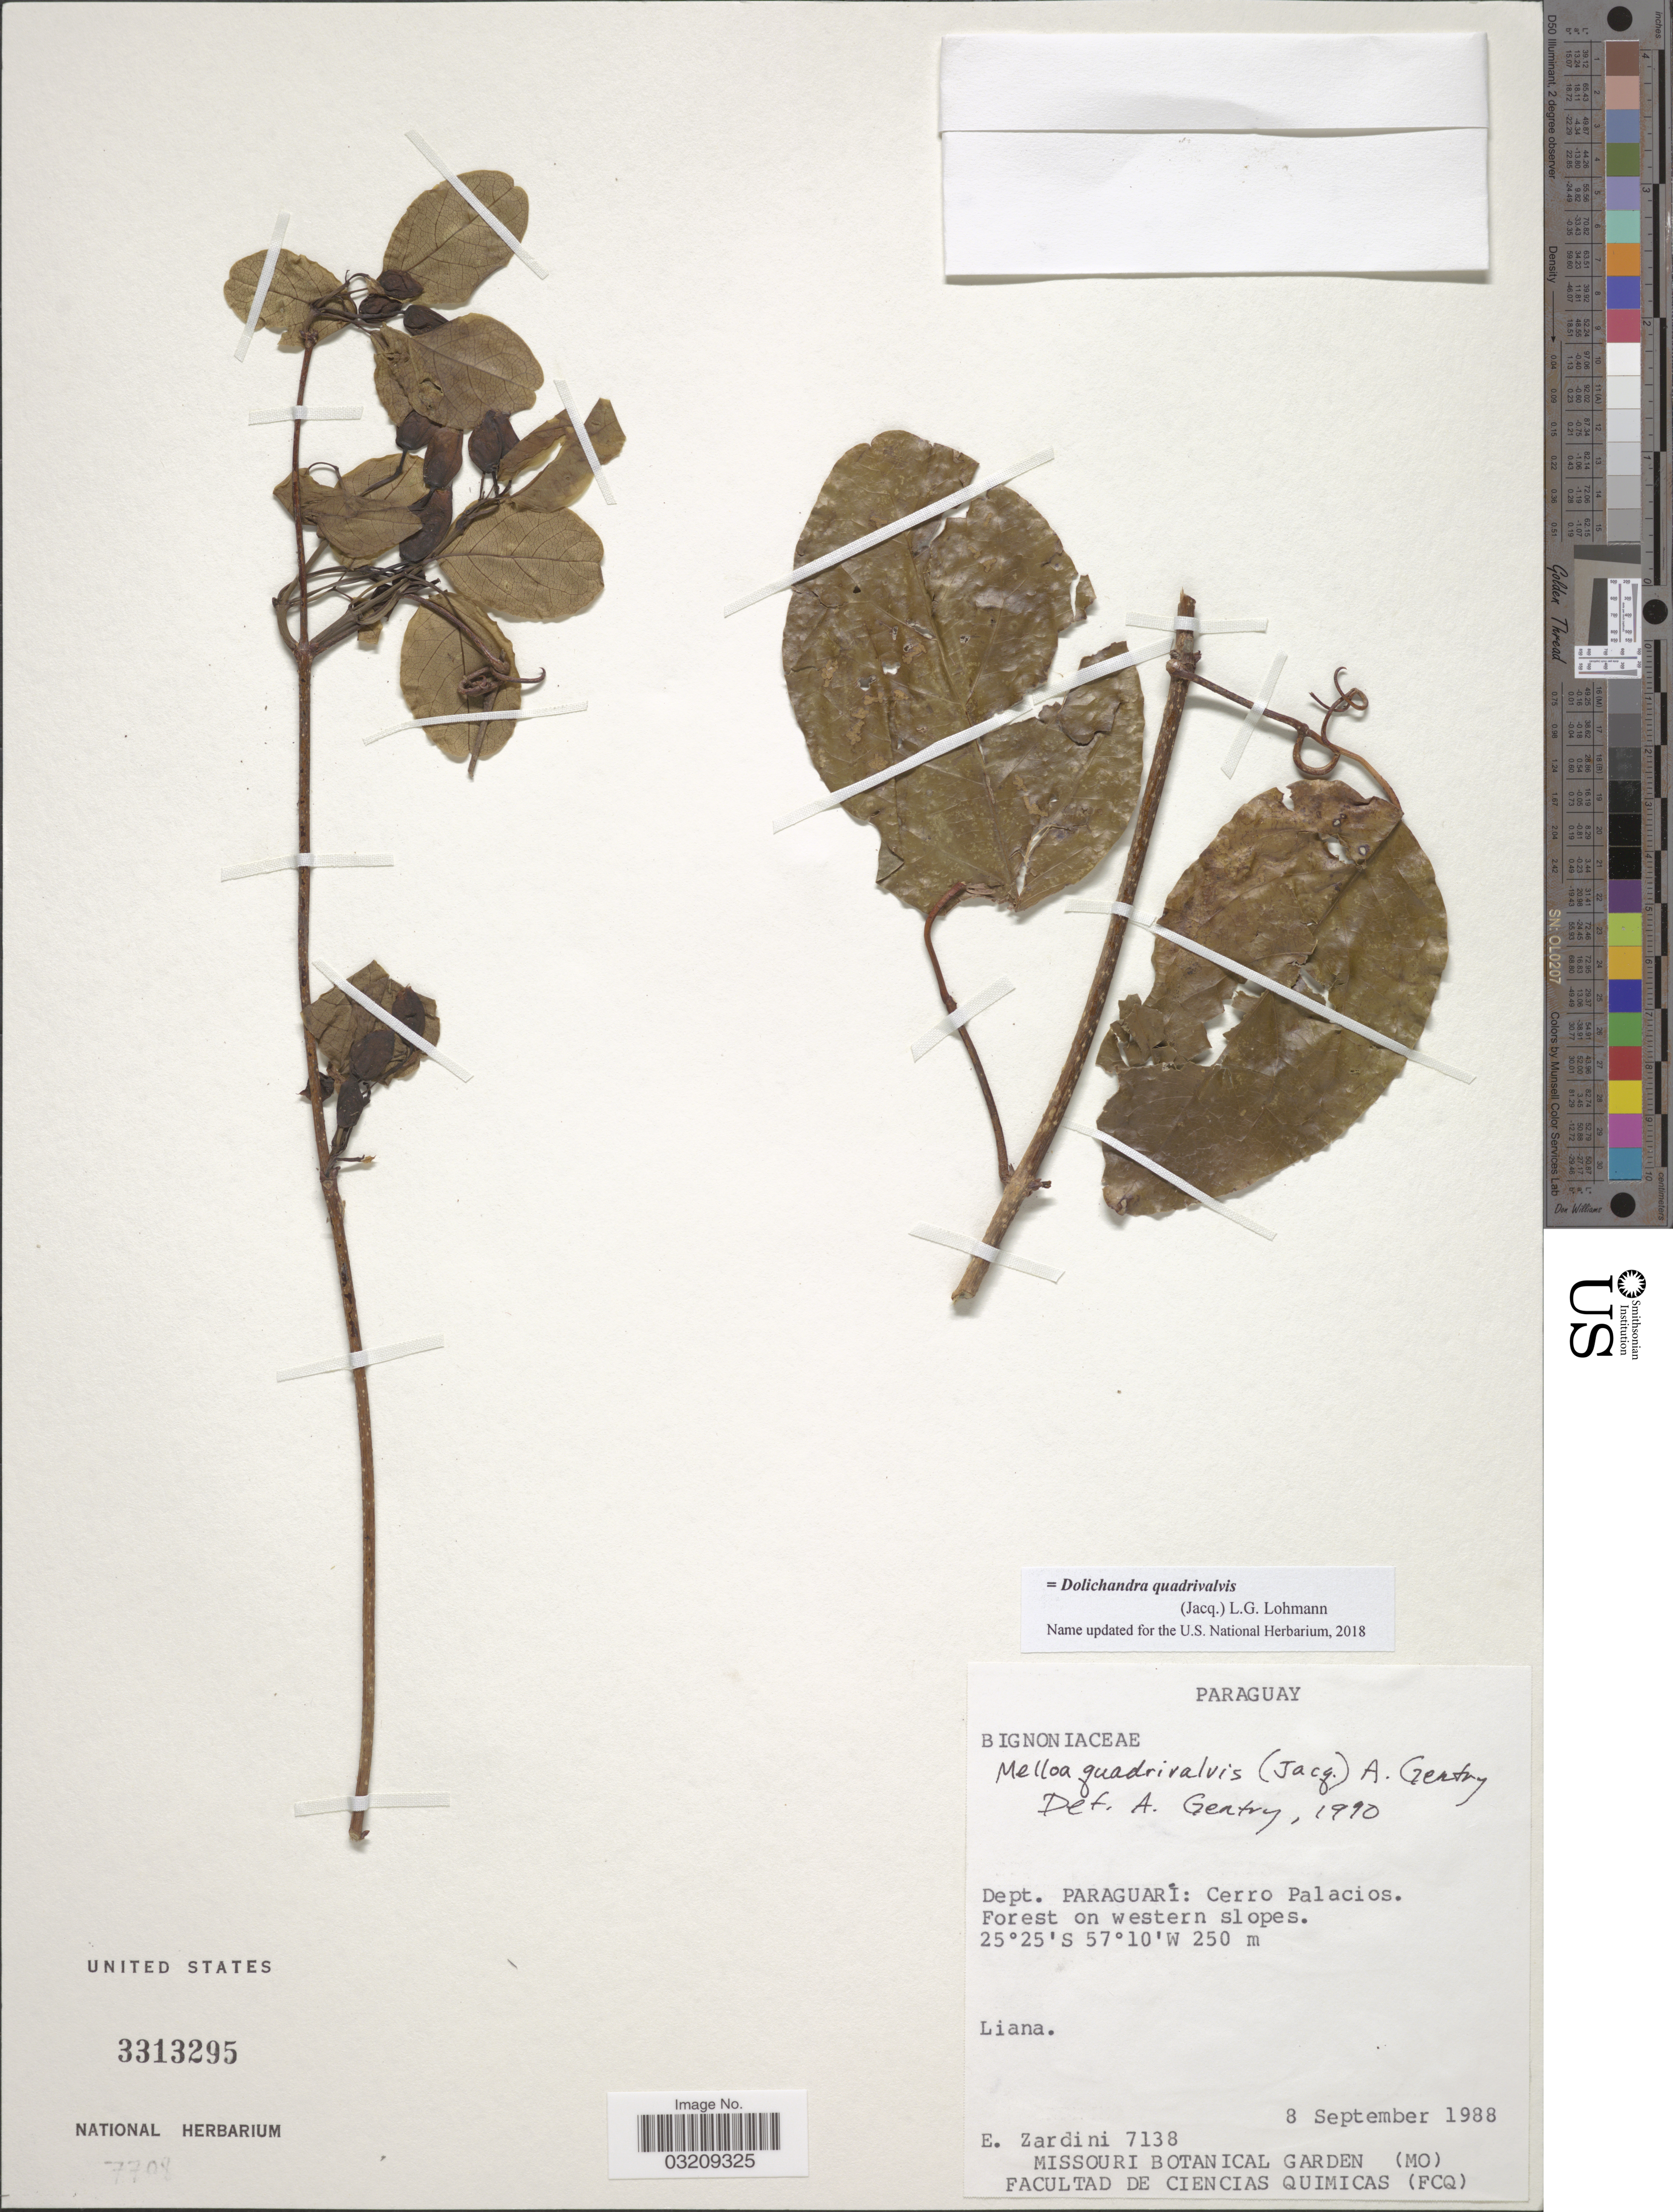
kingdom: Plantae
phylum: Tracheophyta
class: Magnoliopsida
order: Lamiales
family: Bignoniaceae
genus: Dolichandra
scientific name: Dolichandra quadrivalvis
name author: (Jacq.) L.G. Lohmann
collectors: E. Zardini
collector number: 7138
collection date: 1988-09-08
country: Paraguay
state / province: Paraguari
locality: Dept. Paraguari: Cerro Palacios. Forest on western slopes.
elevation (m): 250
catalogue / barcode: US 3313295